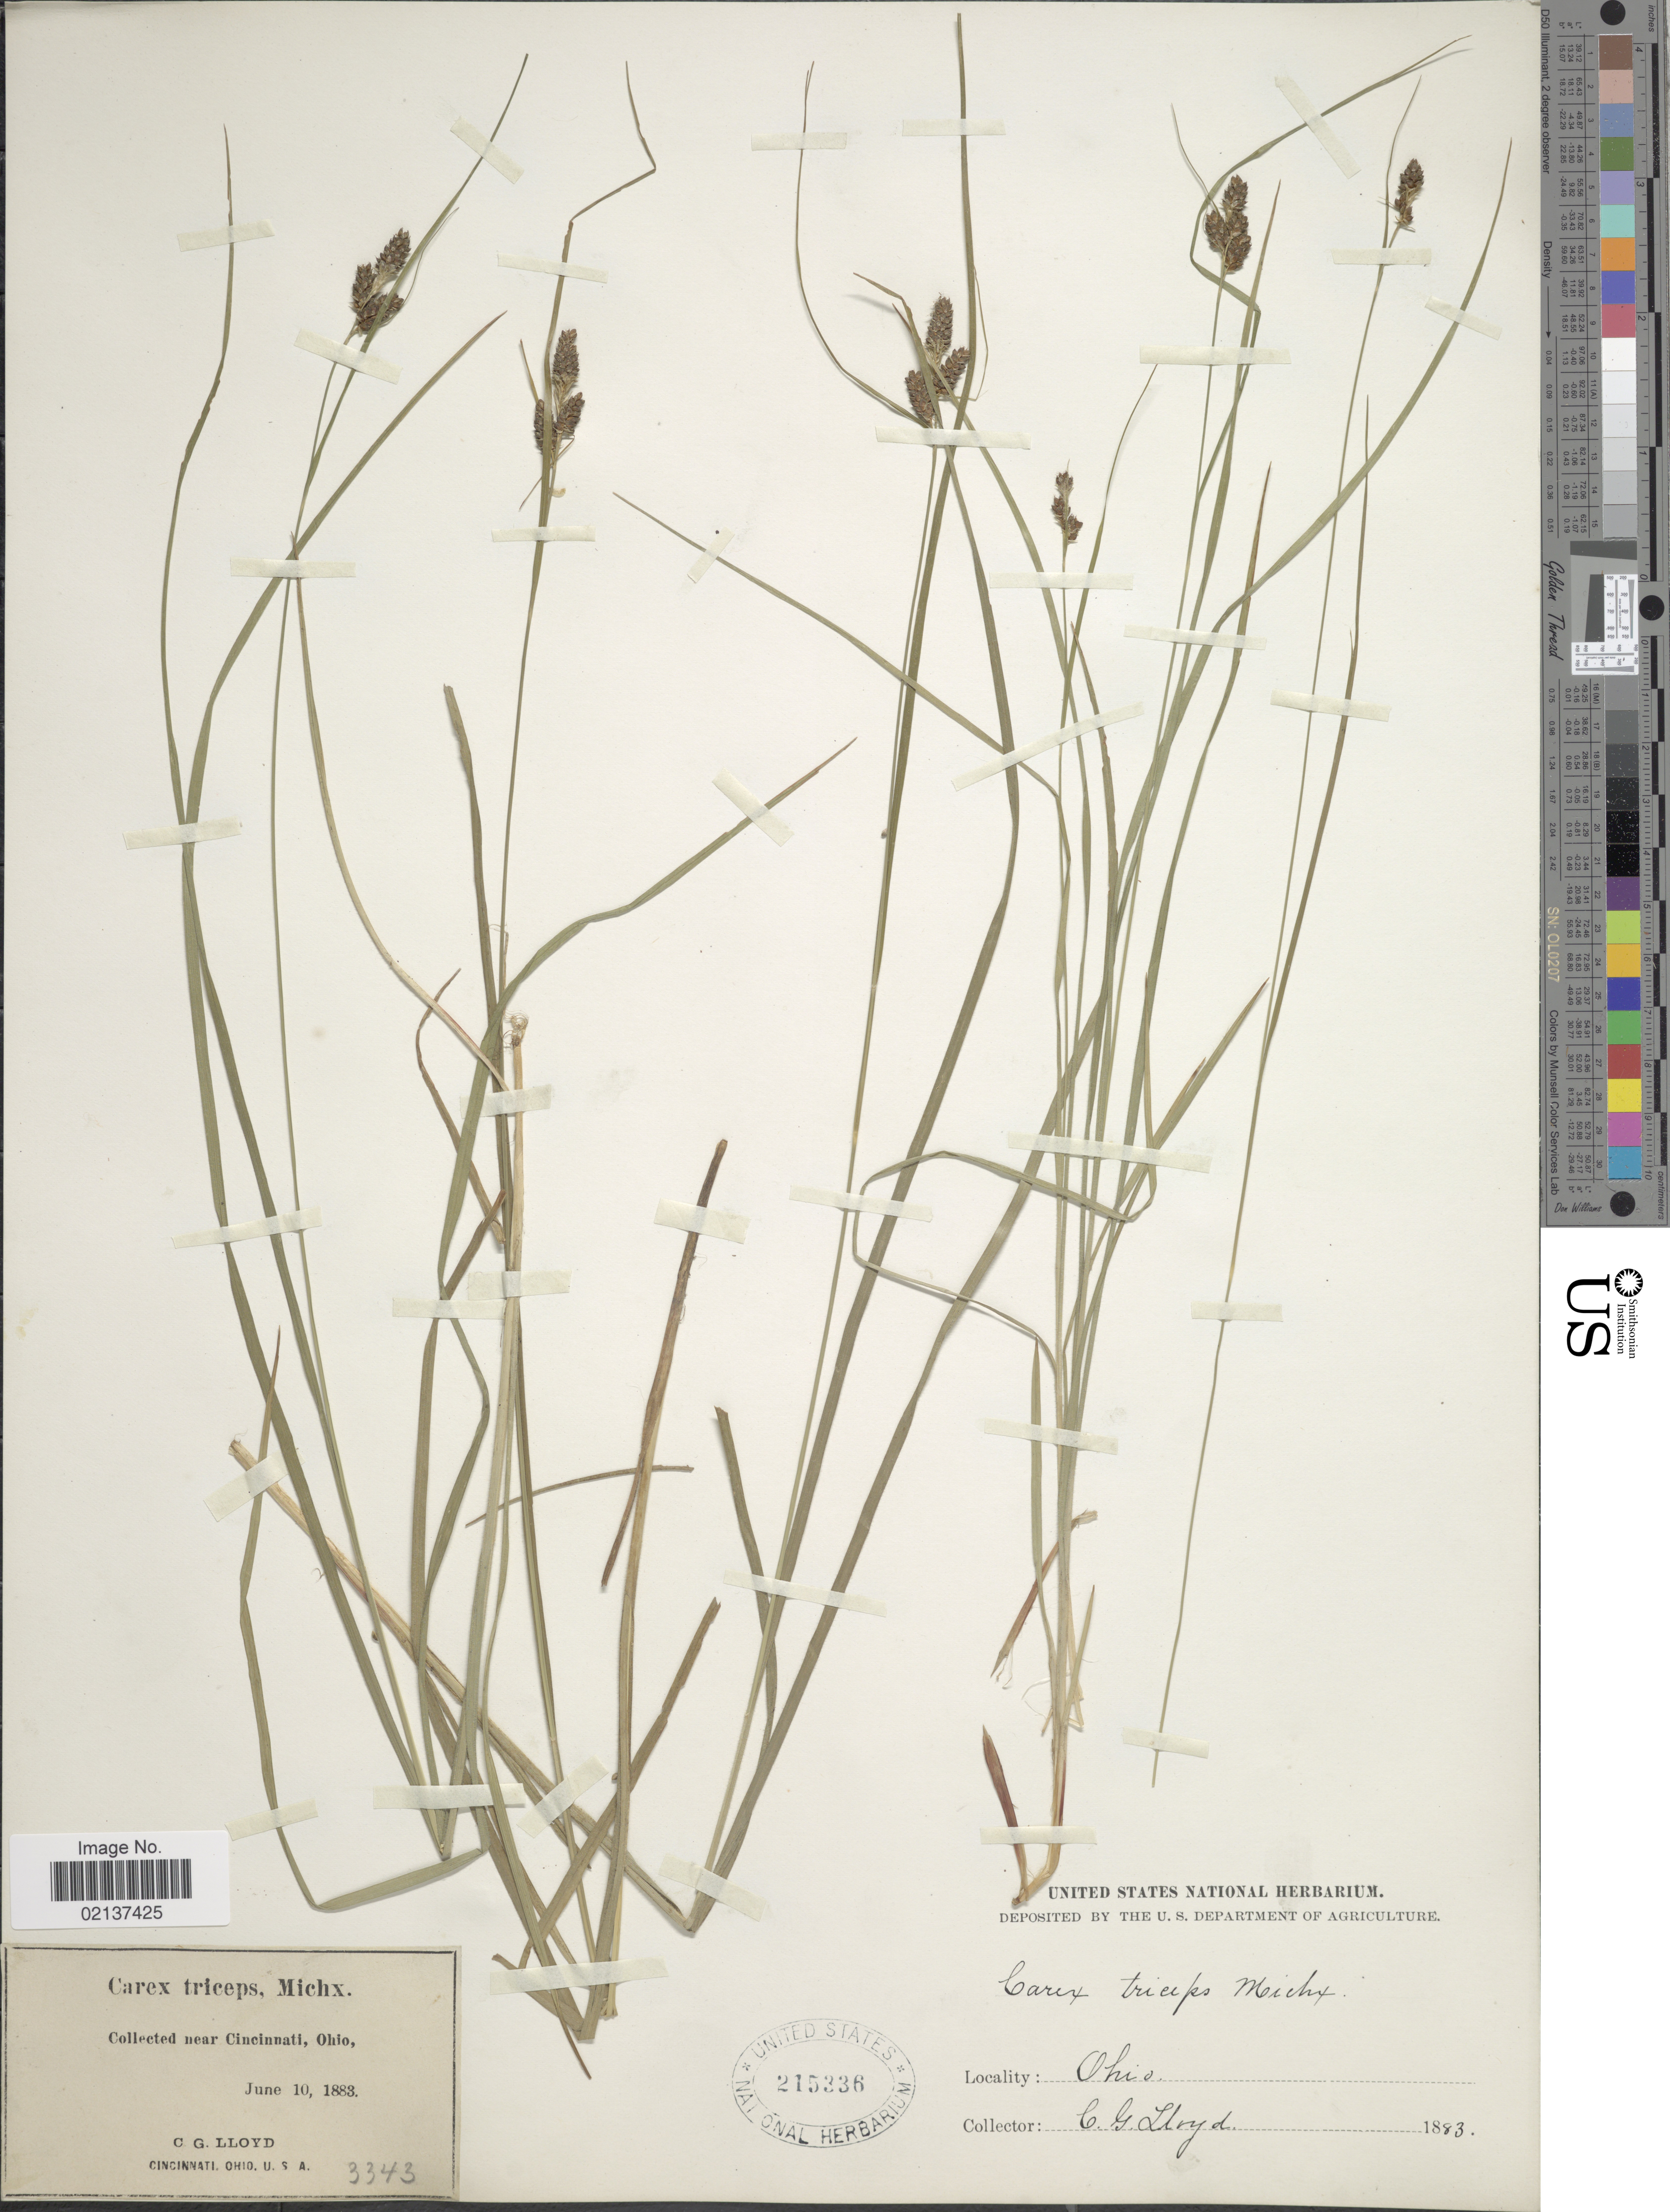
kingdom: Plantae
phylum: Tracheophyta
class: Liliopsida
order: Poales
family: Cyperaceae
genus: Carex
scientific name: Carex hirsutella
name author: Mack.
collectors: C. G. Lloyd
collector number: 3343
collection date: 1883-06-10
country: United States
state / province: Ohio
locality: Near Cincinnati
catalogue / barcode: US 215336